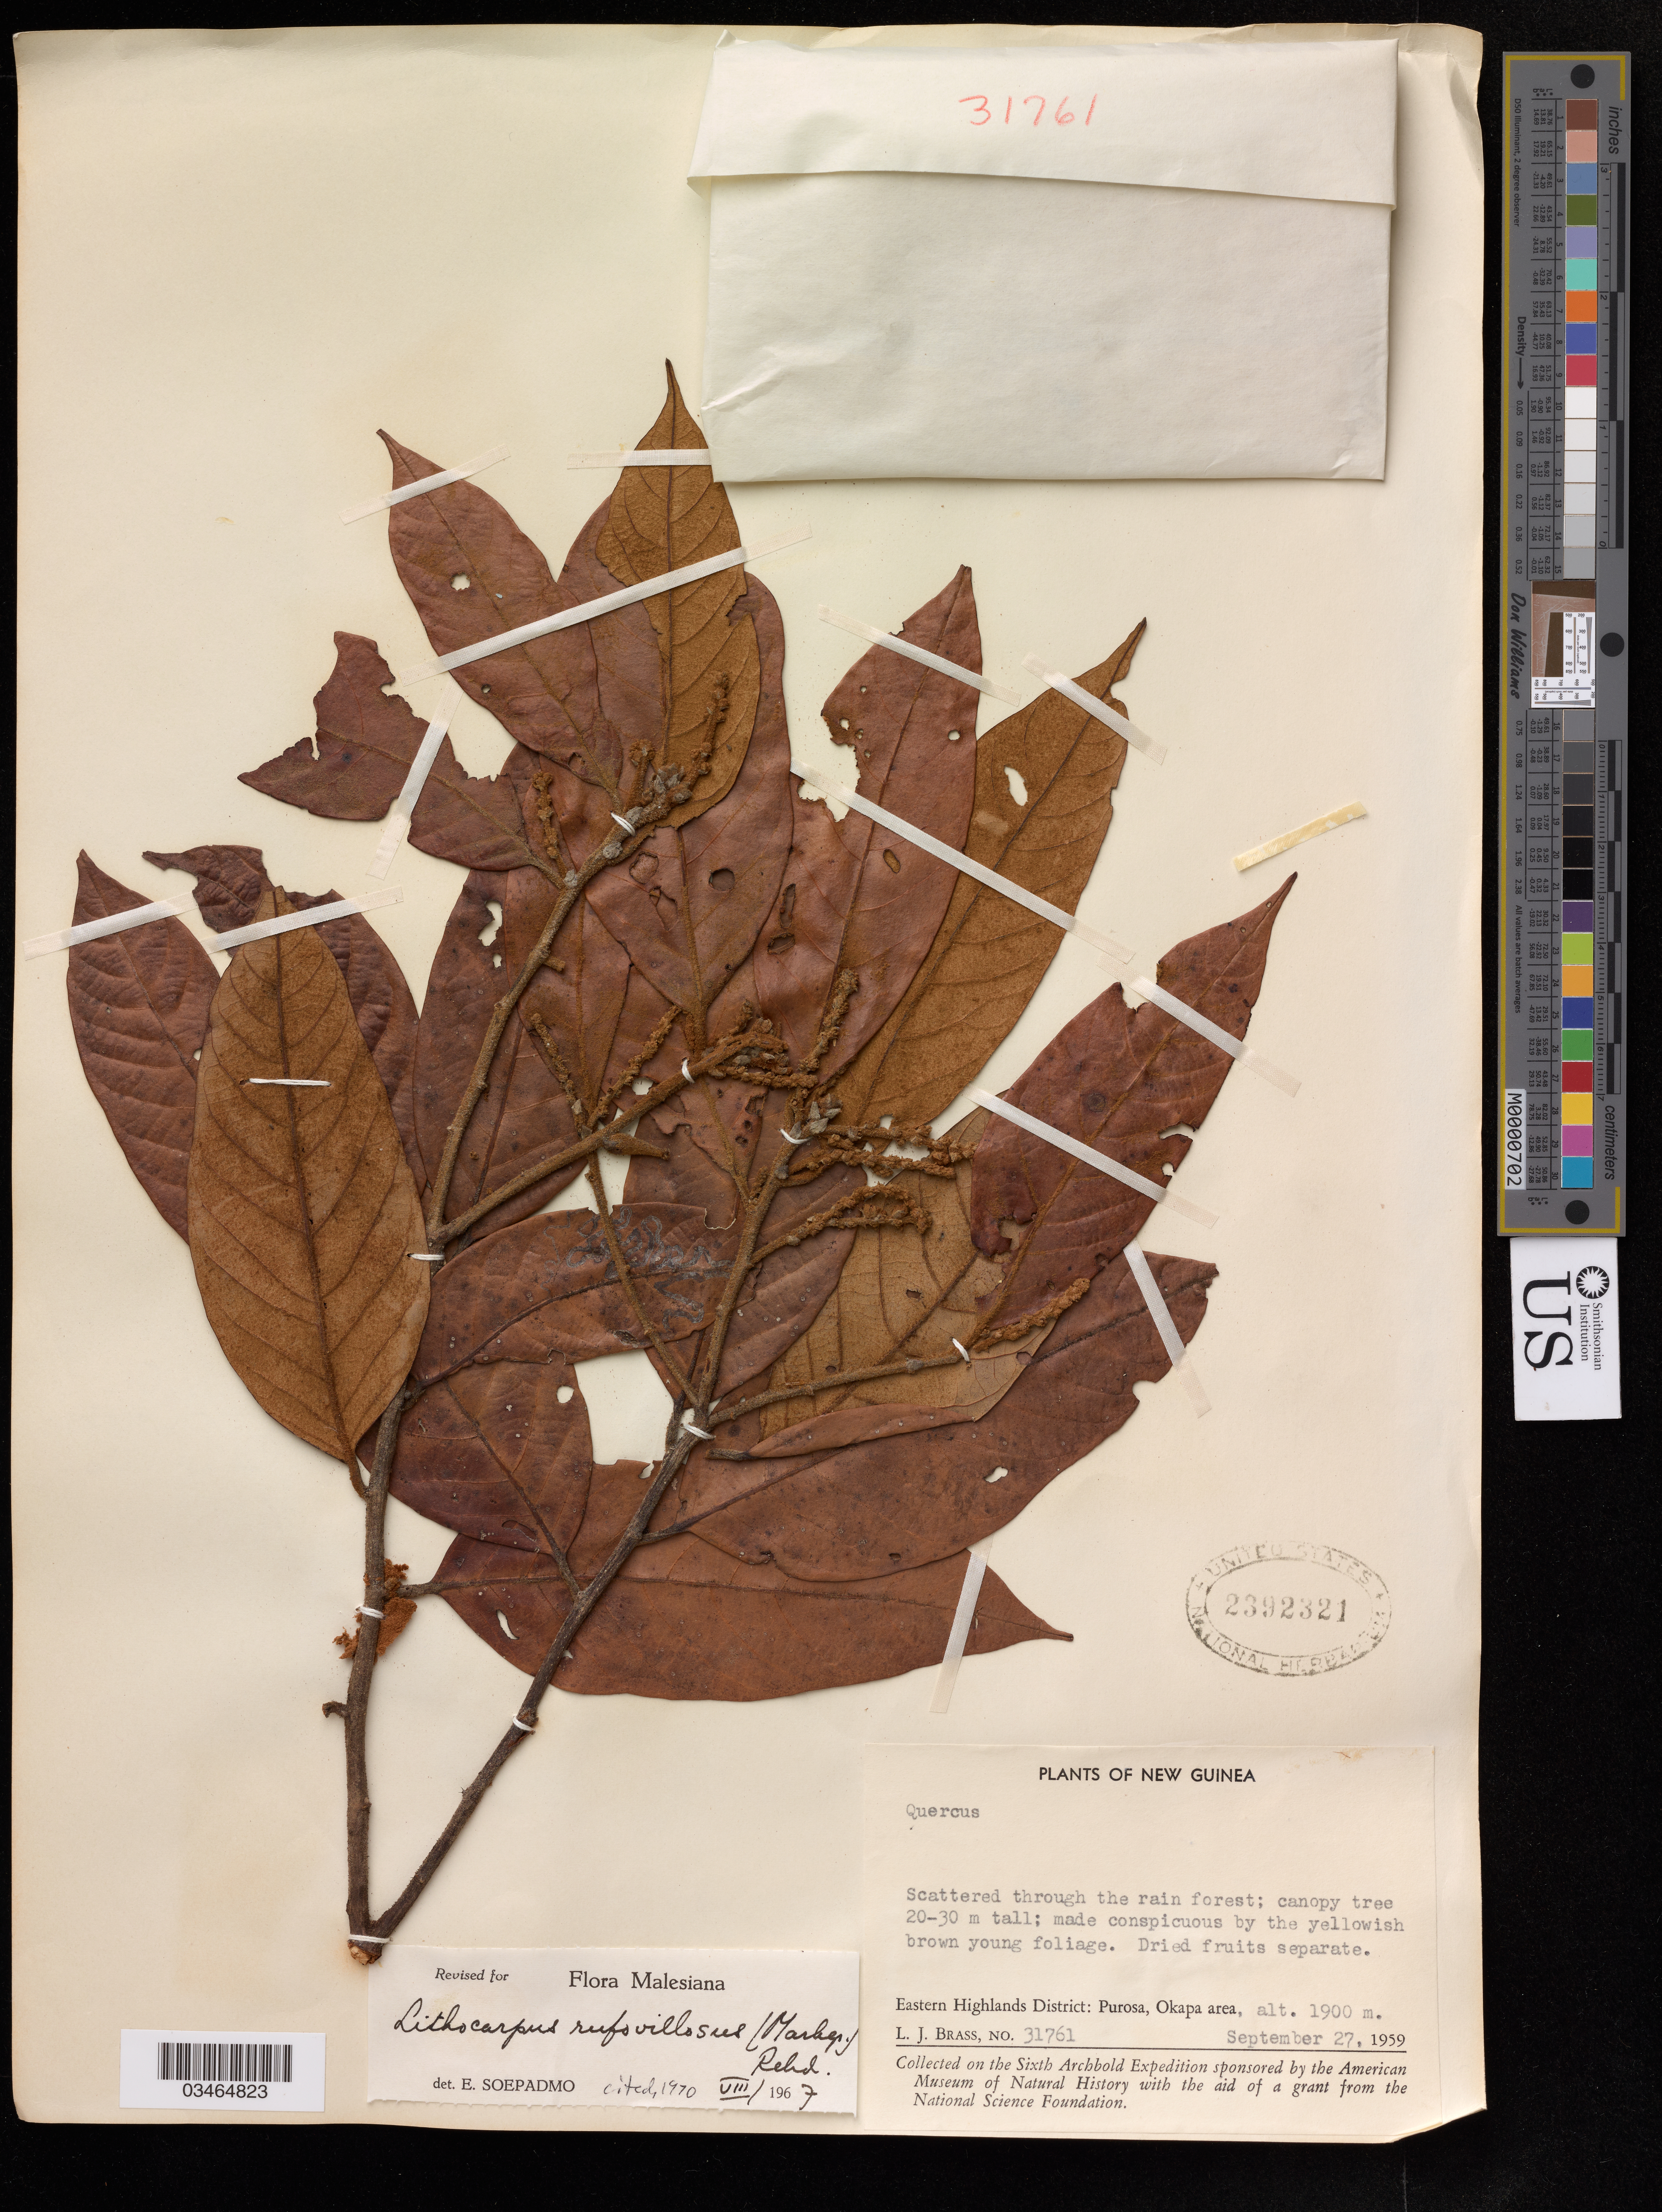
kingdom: Plantae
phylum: Tracheophyta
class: Magnoliopsida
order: Fagales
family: Fagaceae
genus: Lithocarpus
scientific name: Lithocarpus rufovillosus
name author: (Markgr.) Rehder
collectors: L. Brass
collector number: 31761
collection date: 1959-09-27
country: Papua New Guinea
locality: Eastern Highlands District: Purosa, Okapa area.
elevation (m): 1900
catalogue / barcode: US 2392321